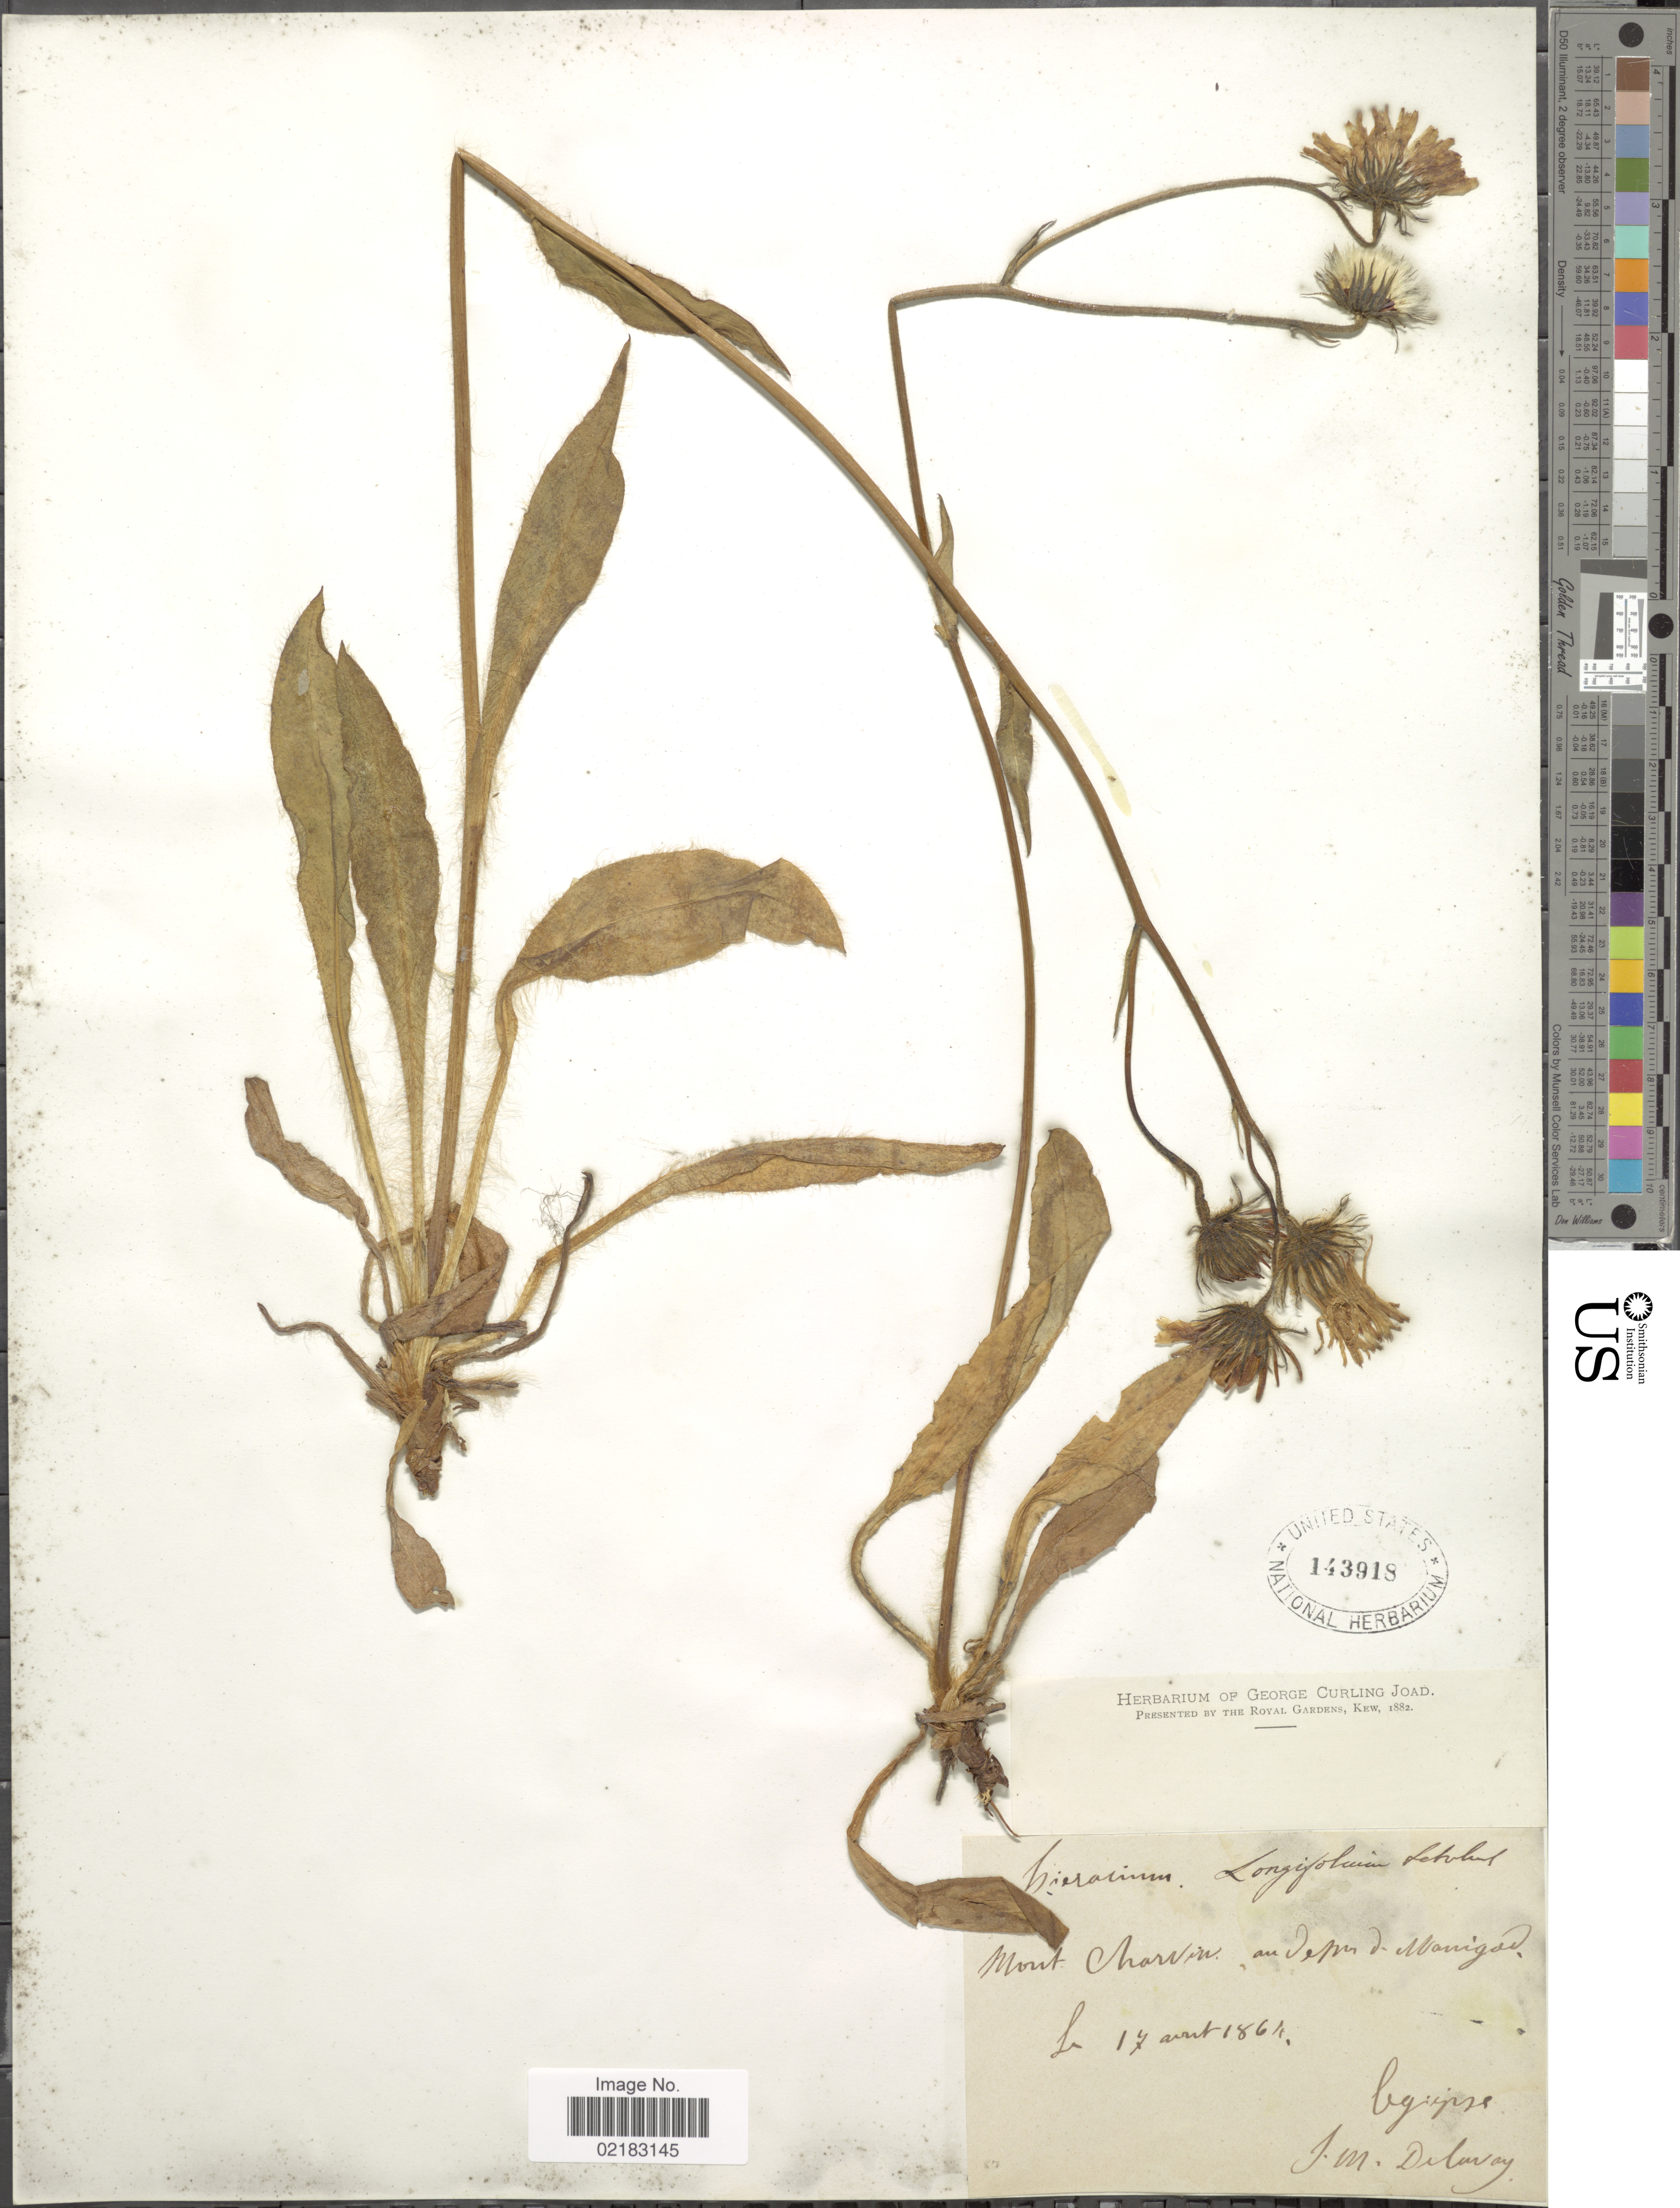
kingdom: Plantae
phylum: Tracheophyta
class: Magnoliopsida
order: Asterales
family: Asteraceae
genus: Hieracium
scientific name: Hieracium longifolium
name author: Hornem.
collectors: J. Delavay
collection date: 1864-08-17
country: France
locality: Mont Charvin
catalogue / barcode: US 143918